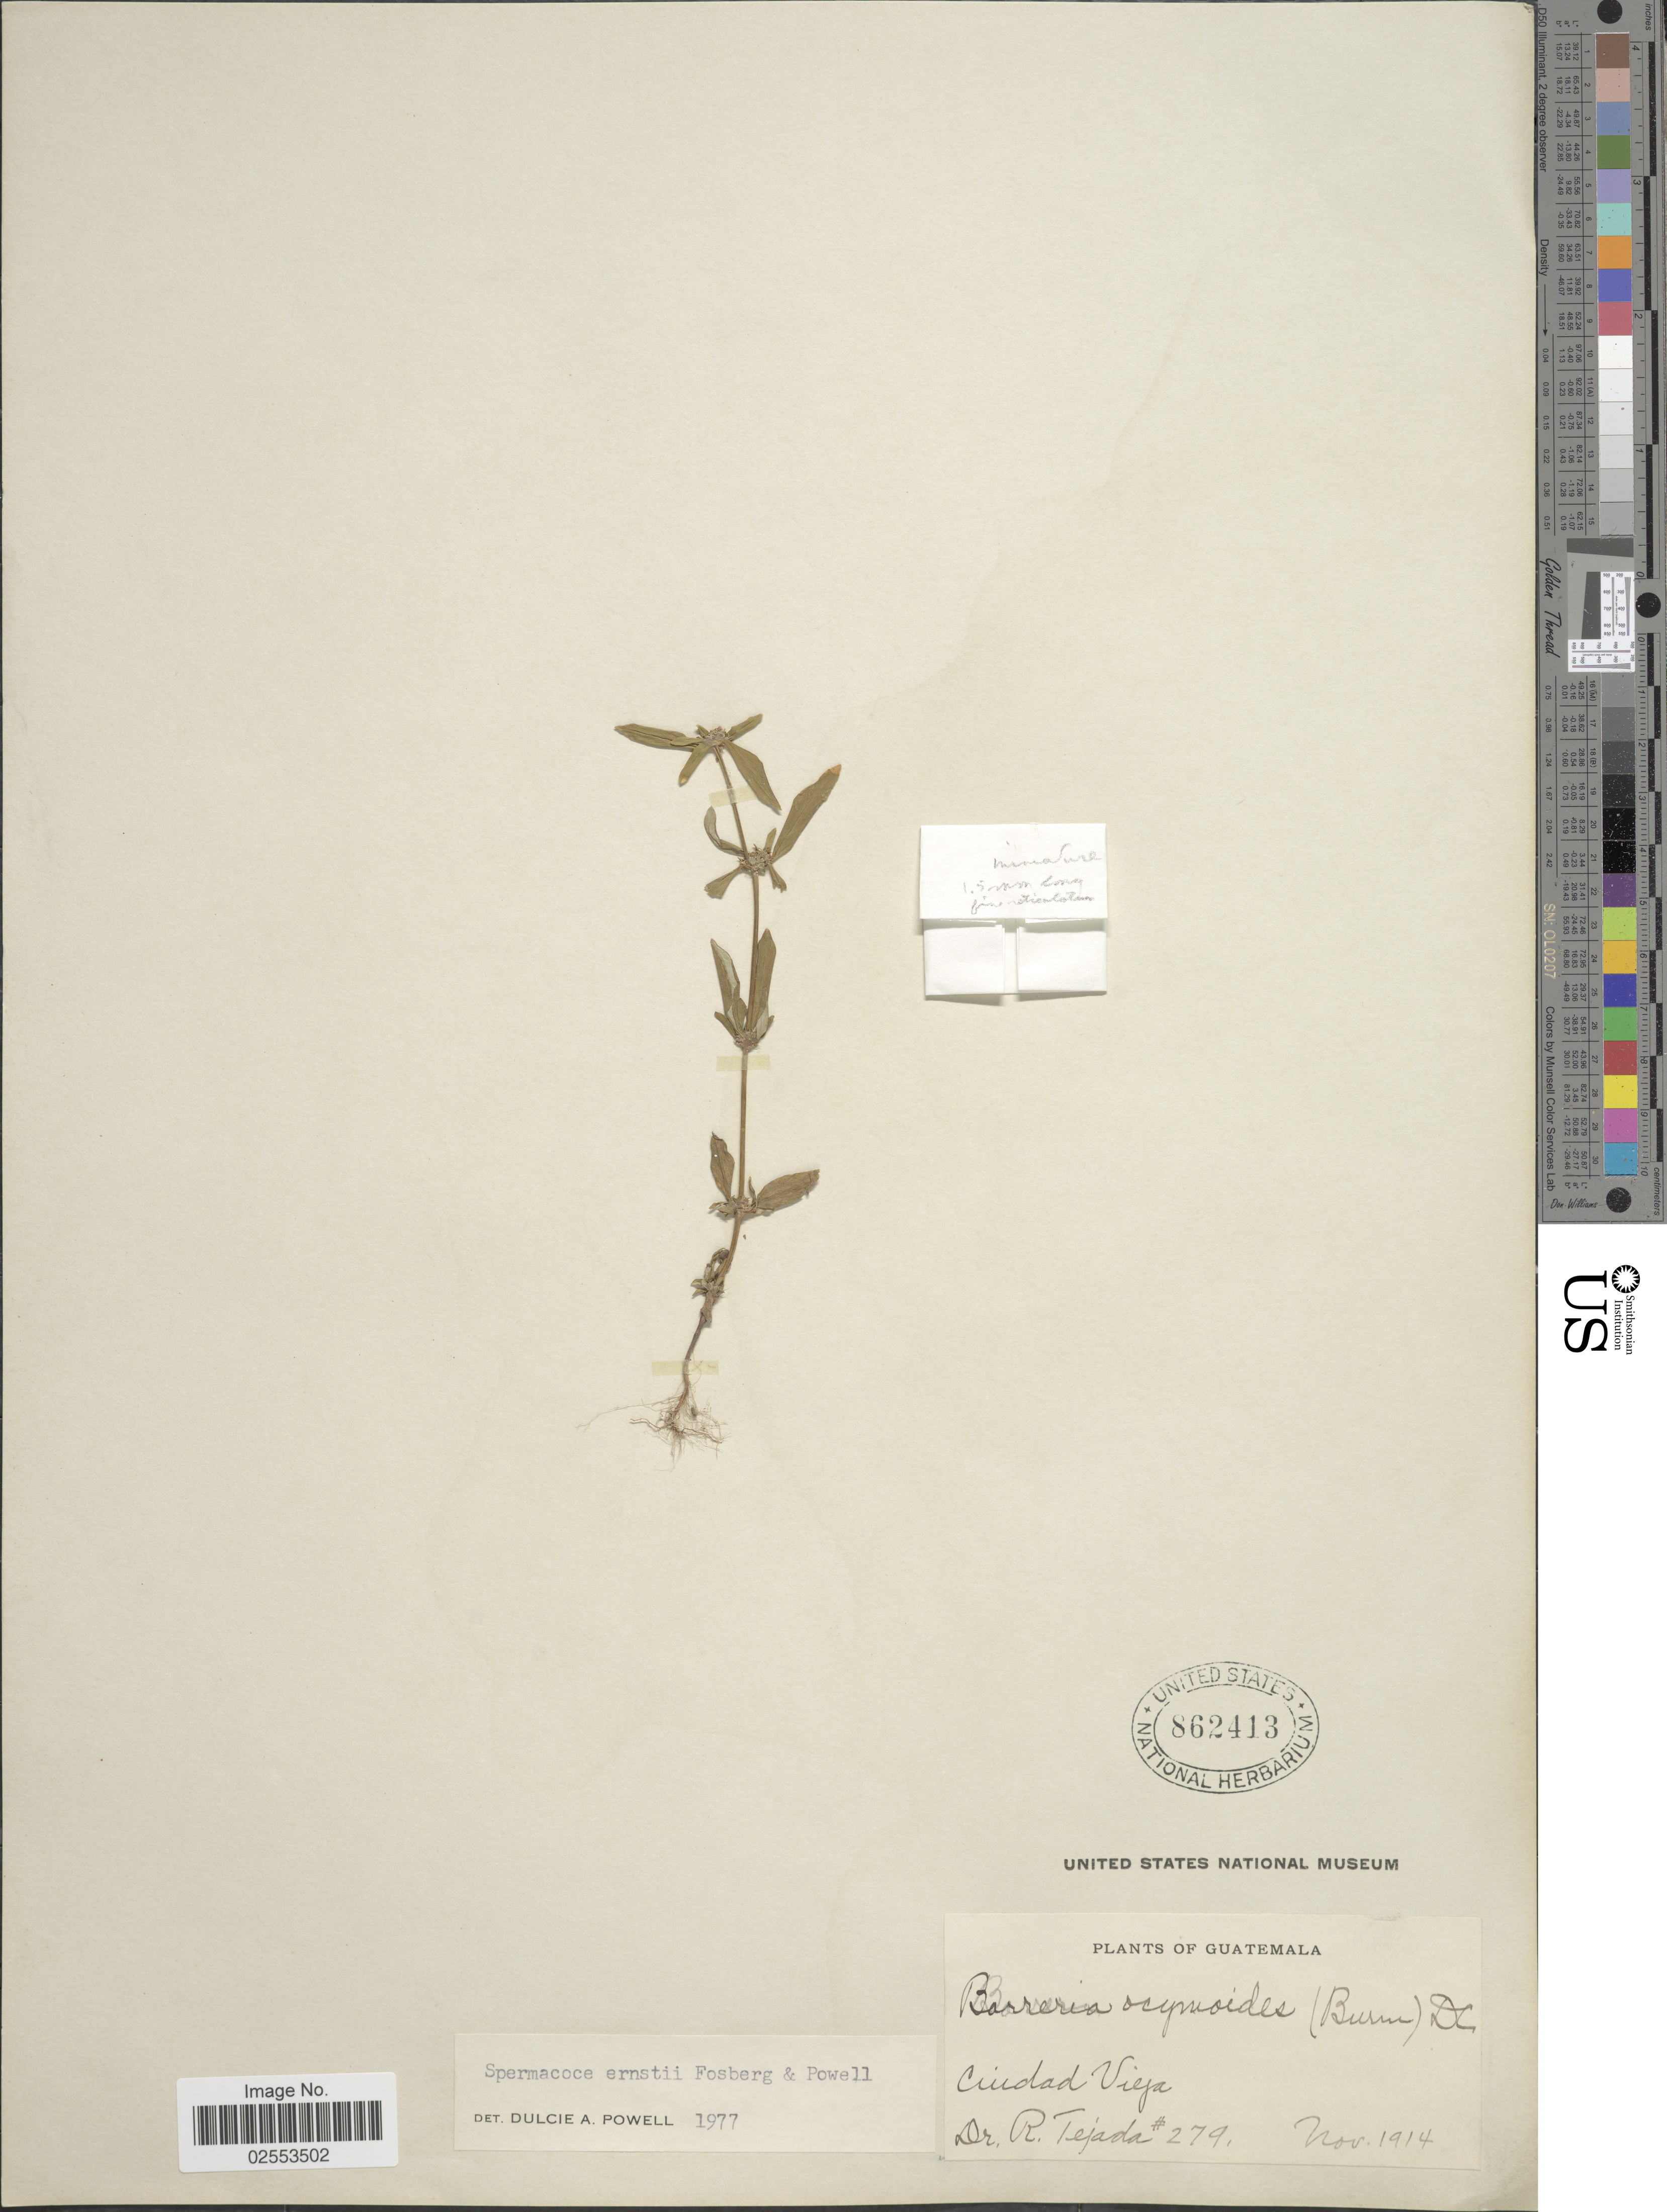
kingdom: Plantae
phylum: Tracheophyta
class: Magnoliopsida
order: Gentianales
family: Rubiaceae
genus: Spermacoce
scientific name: Spermacoce ernstii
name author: Fosberg & D.A. Powell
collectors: R. Tejada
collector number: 279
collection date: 1914-11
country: Guatemala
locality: Ciudad Vieja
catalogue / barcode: US 862413